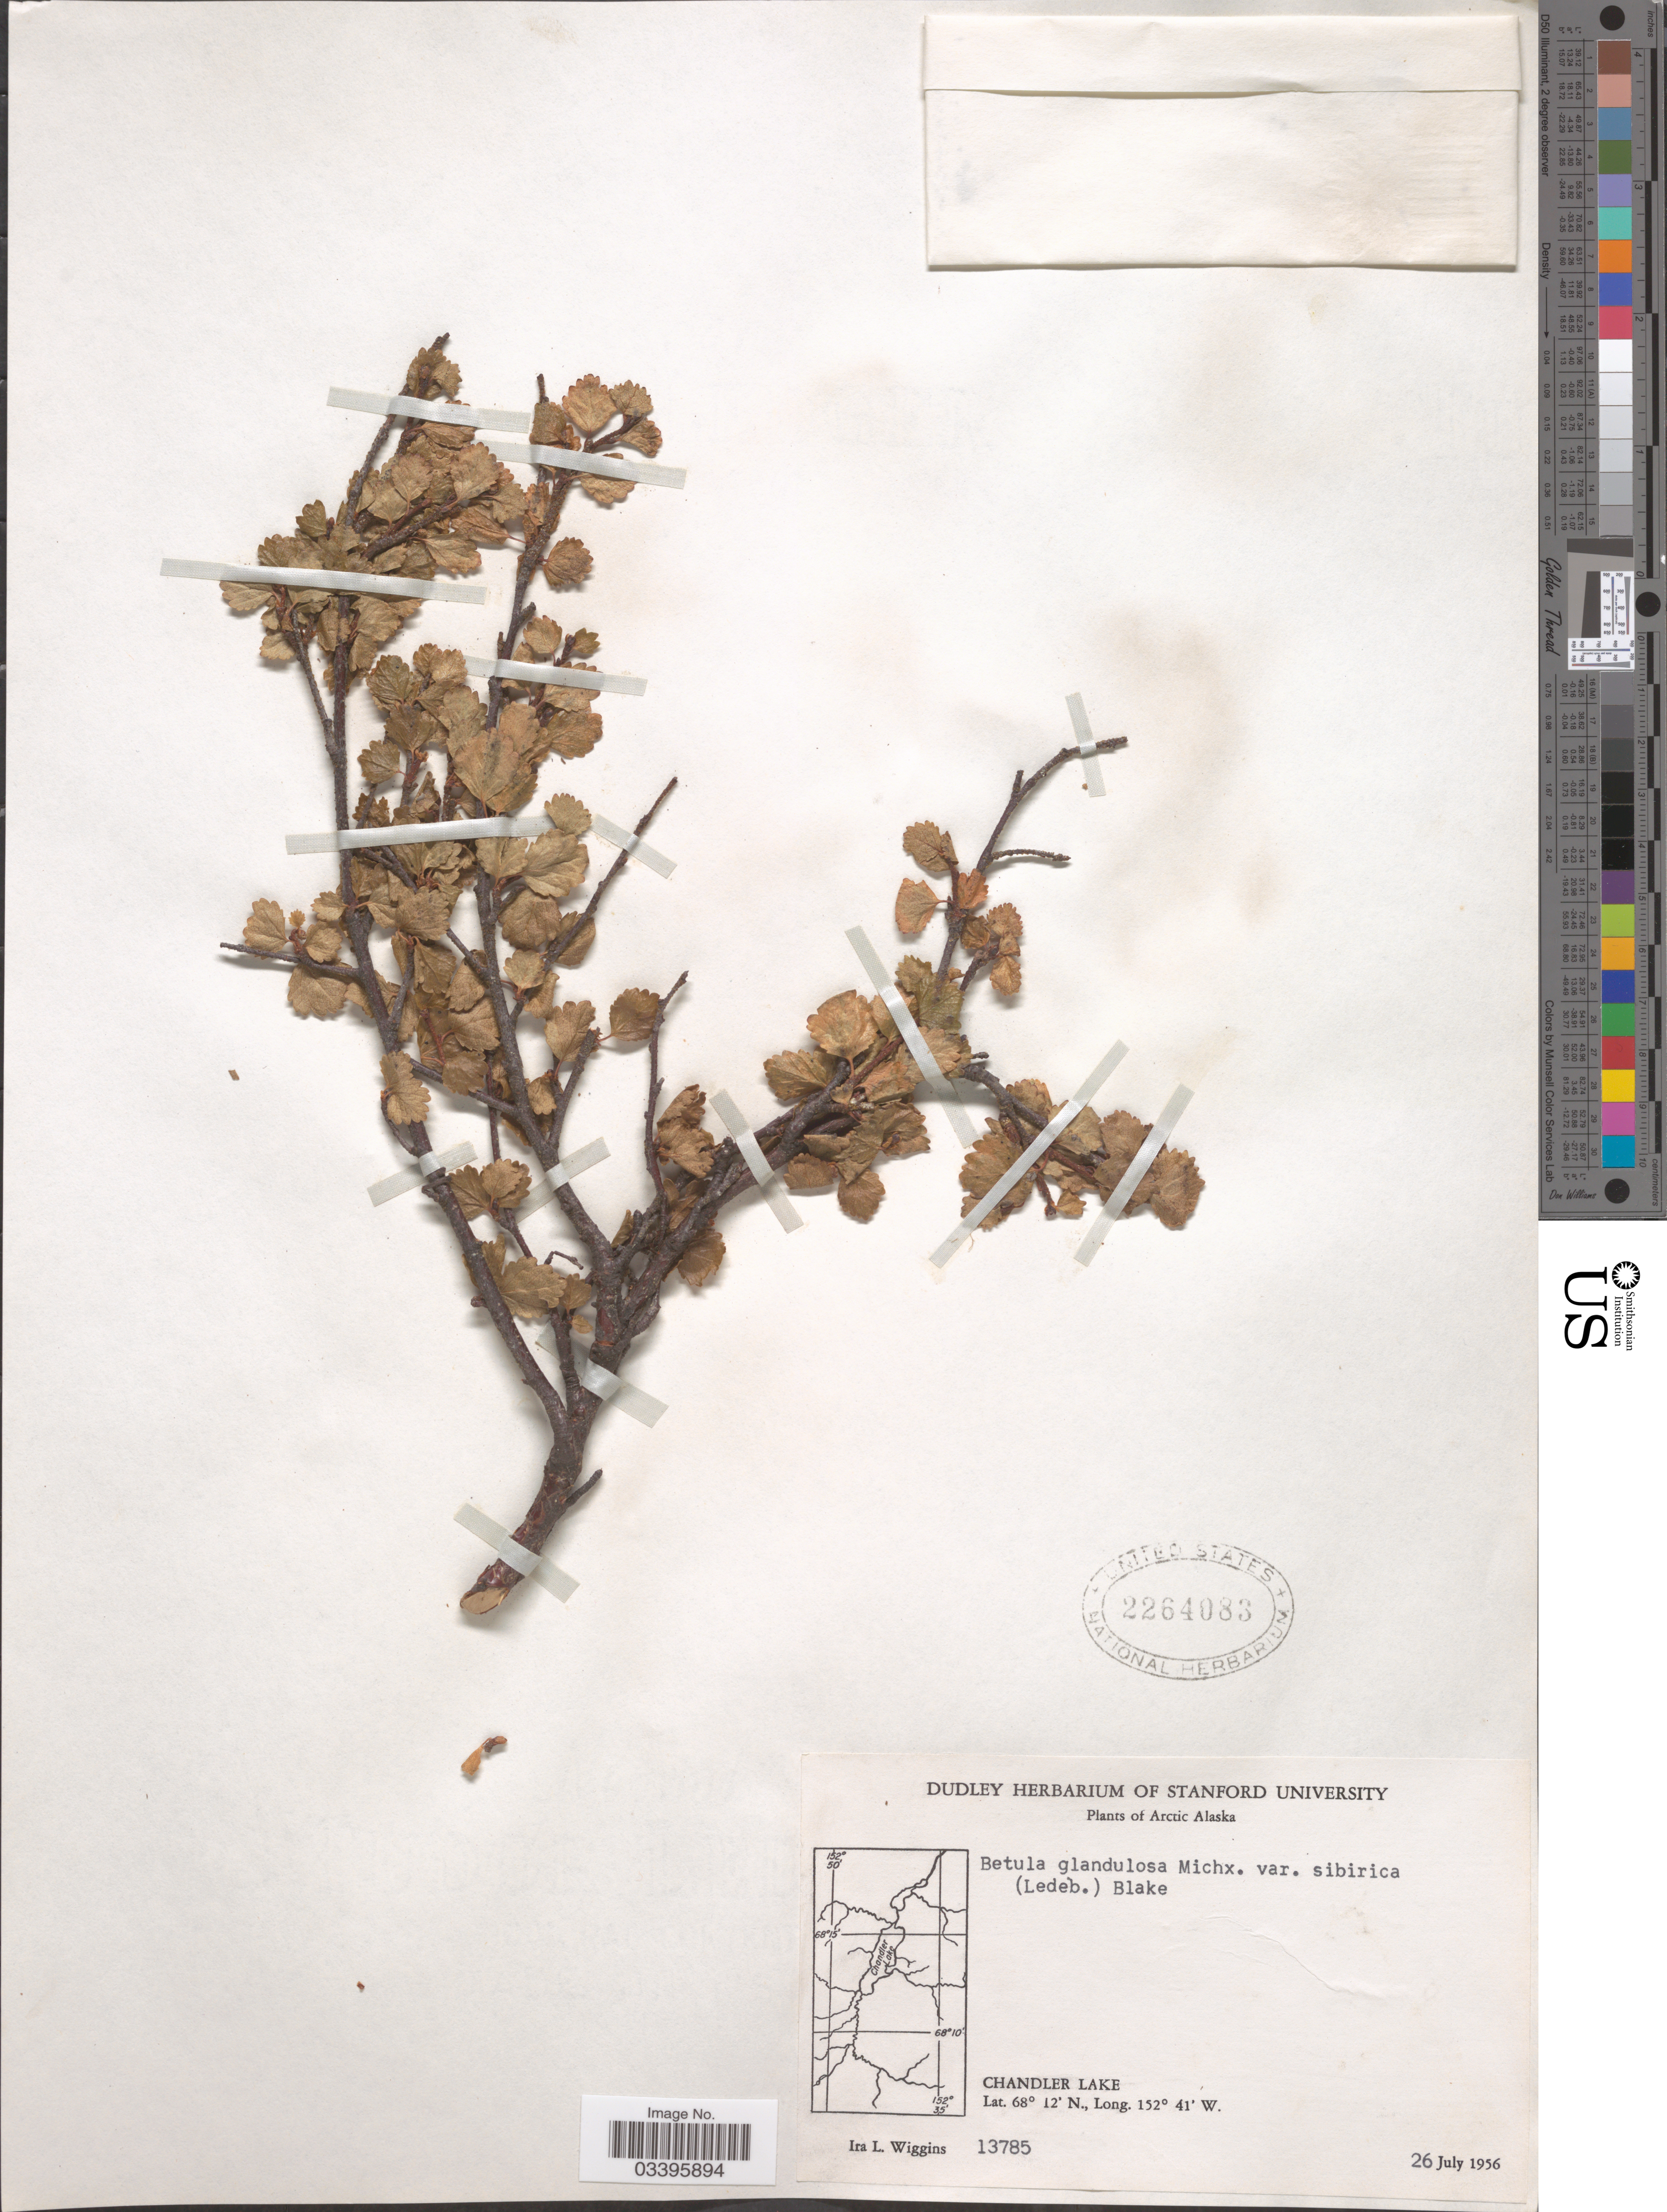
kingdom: Plantae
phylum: Tracheophyta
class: Magnoliopsida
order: Fagales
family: Betulaceae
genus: Betula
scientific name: Betula nana subsp. exilis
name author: L.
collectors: I. L. Wiggins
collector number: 13785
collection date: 1956-07-26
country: United States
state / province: Alaska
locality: Arctic Alaska. Chandler Lake.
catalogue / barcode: US 2264083